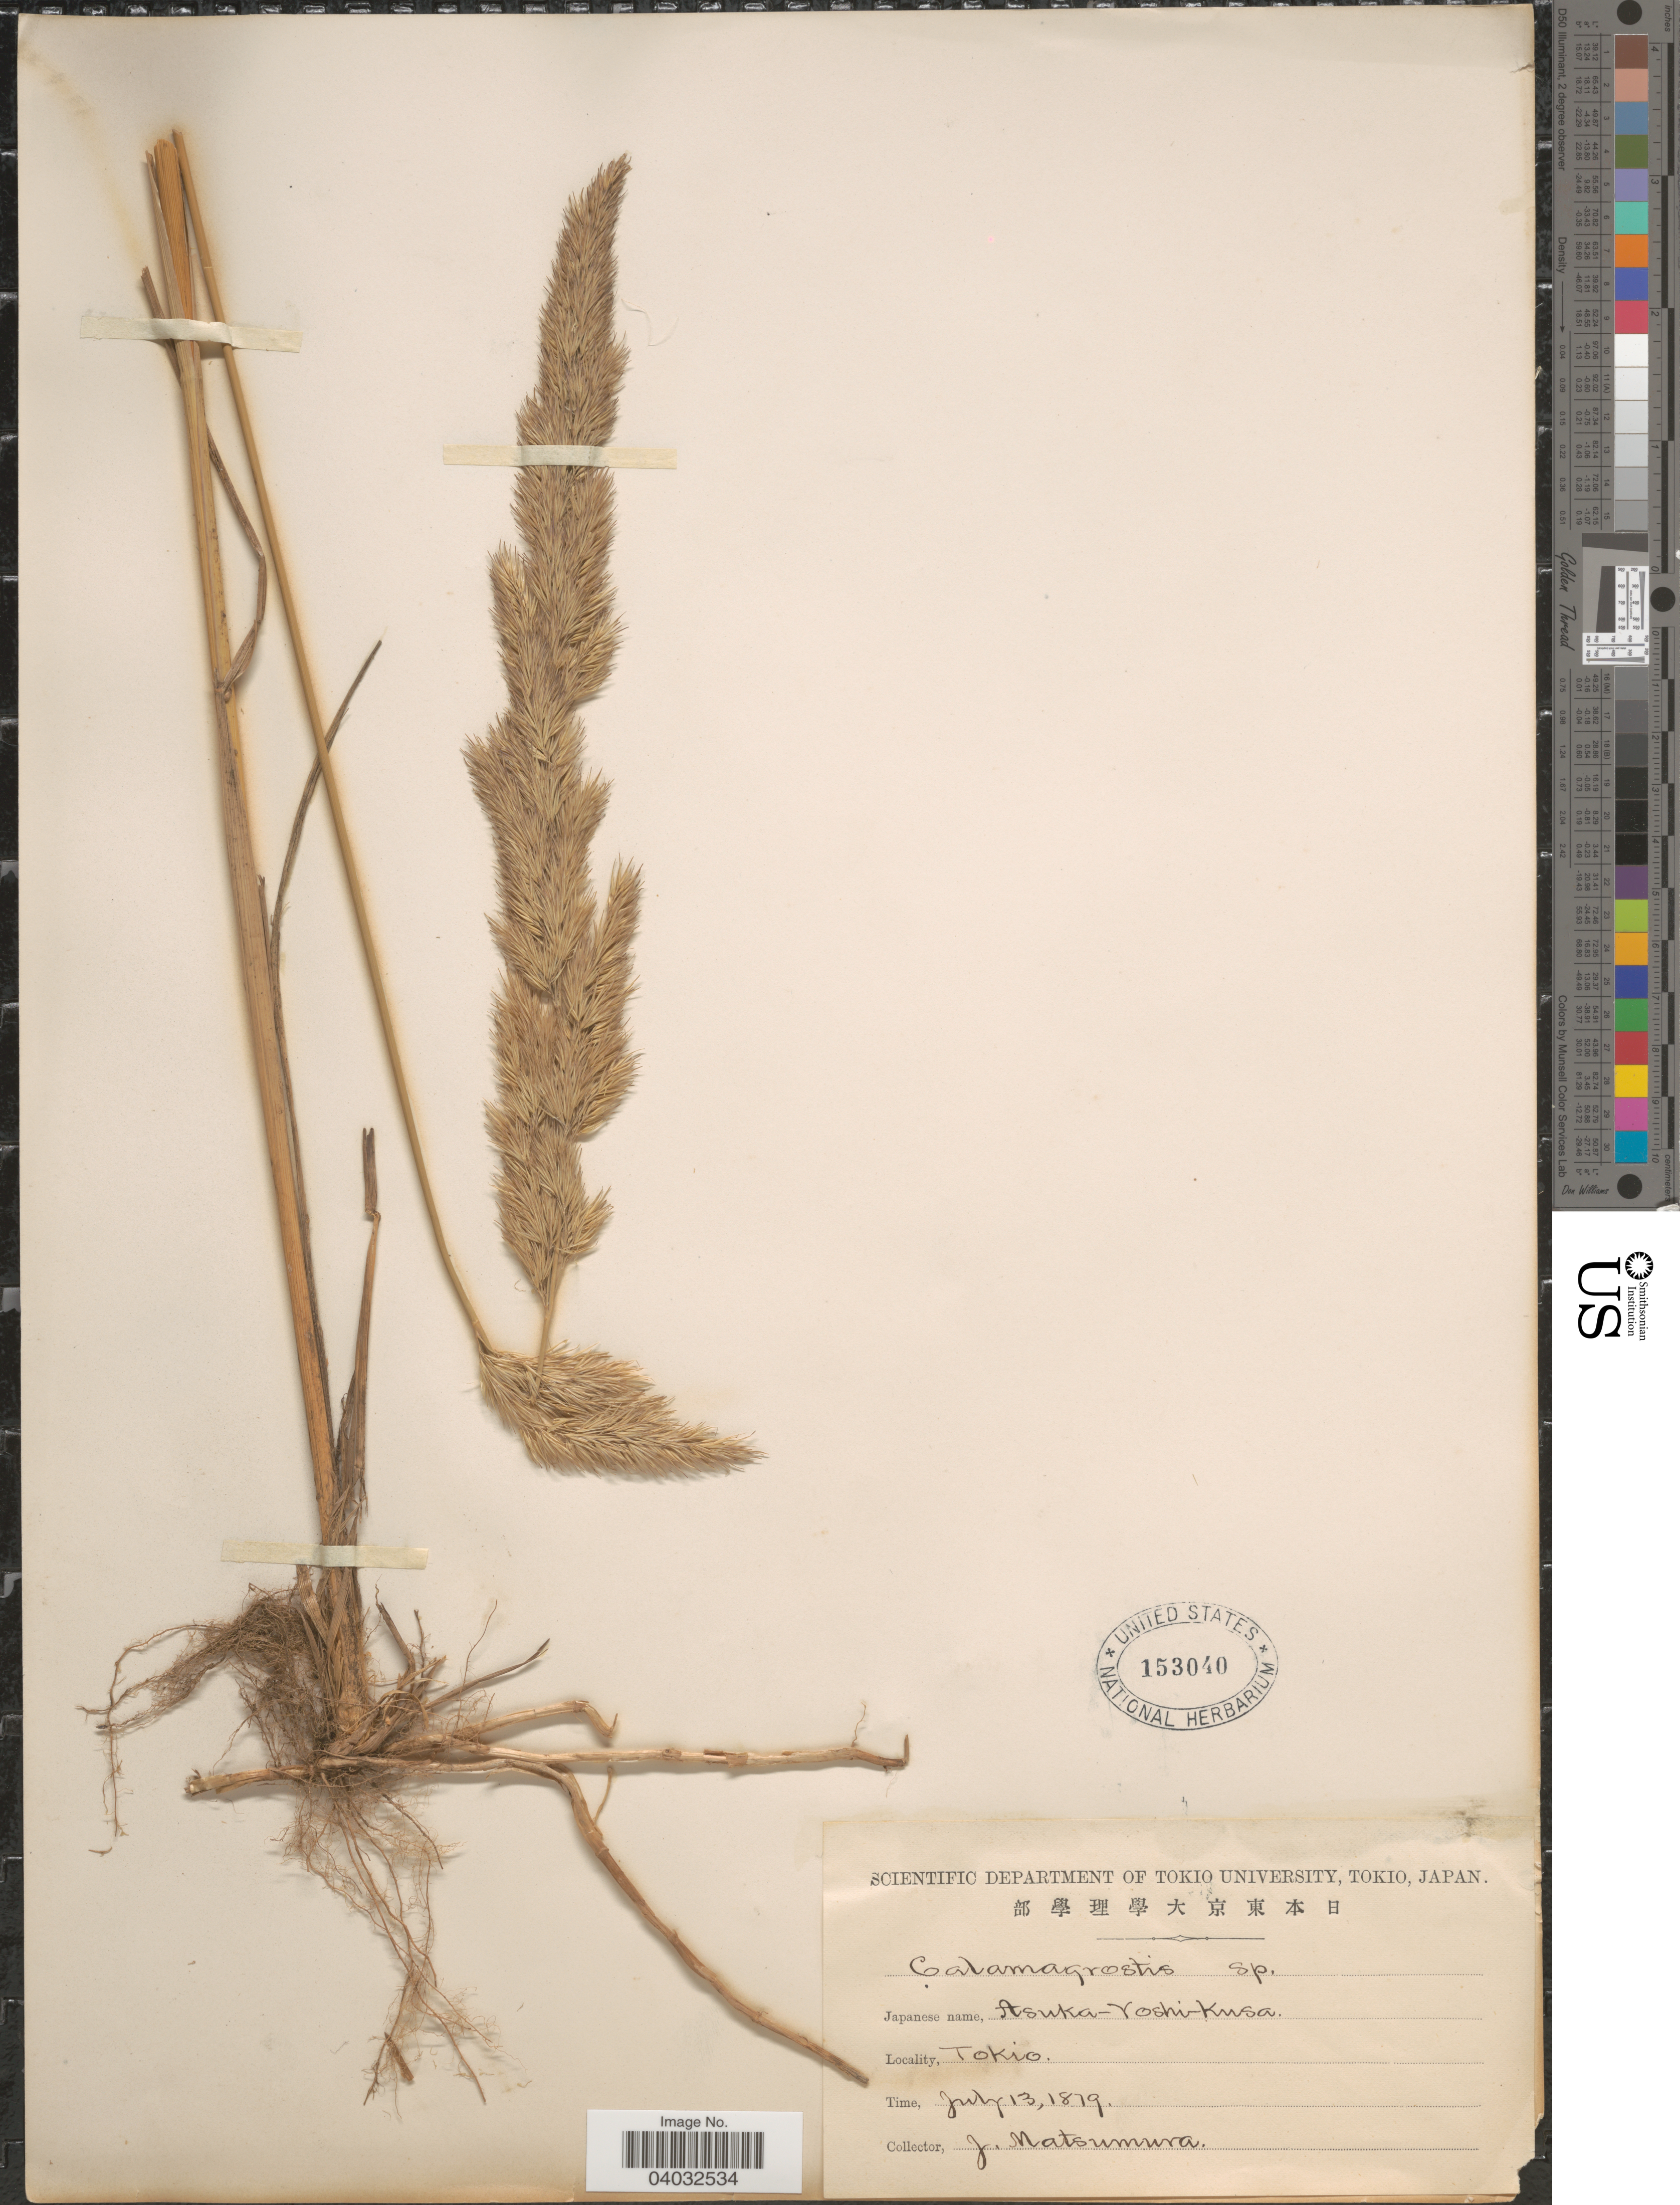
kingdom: Plantae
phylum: Tracheophyta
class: Liliopsida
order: Poales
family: Poaceae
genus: Calamagrostis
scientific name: Calamagrostis sp.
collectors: J. Matsumura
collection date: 1879-07-13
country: Japan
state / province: Tokyo, Federal City of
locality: Tokio.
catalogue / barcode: US 153040